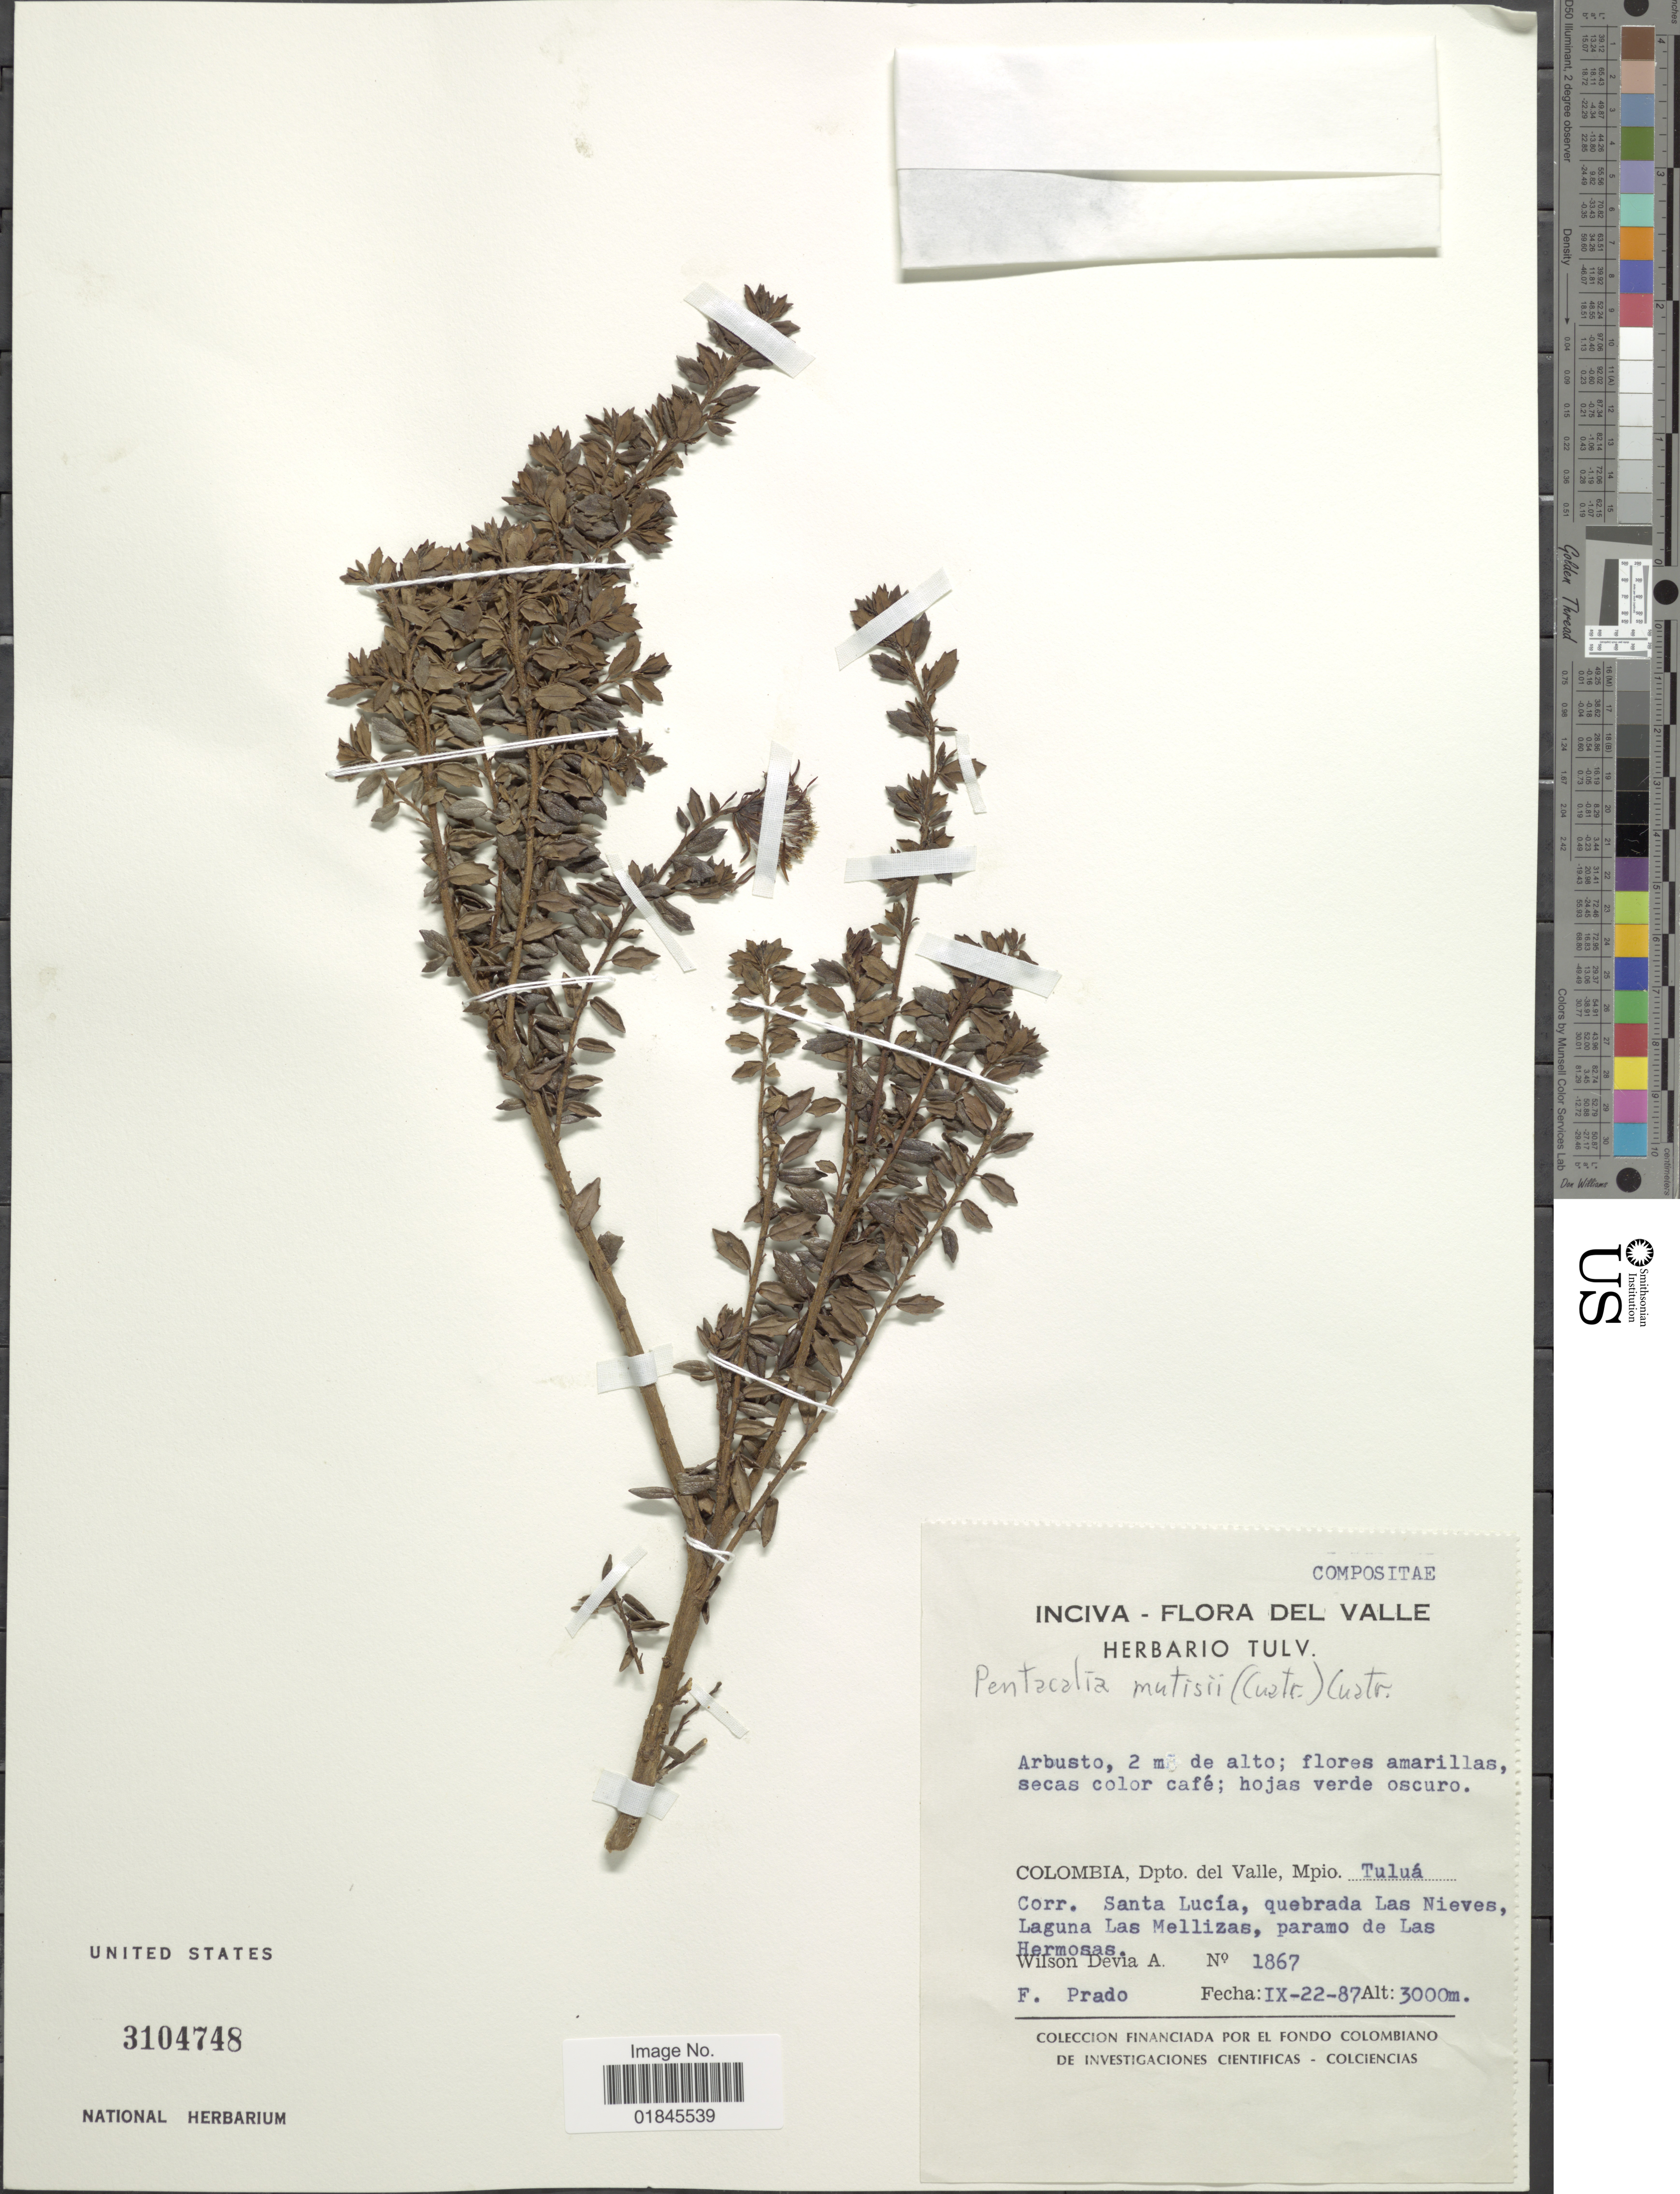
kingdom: Plantae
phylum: Tracheophyta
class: Magnoliopsida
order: Asterales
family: Asteraceae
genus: Pentacalia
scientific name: Pentacalia mutisii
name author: (Cuatrec.) Cuatrec.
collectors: W. Devia A. & F. Prado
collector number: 1867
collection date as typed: Transcribed d/m/y: 22/9/87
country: Colombia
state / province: Valle del Cauca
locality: Colombia, Dpto. del Valle, Mpio. Tuluá. Corr. Santa Lucía, quebrada Las Nievas, Laguna Las Mellizas, paramo de Las Harmosas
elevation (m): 3000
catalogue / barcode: US 3104748